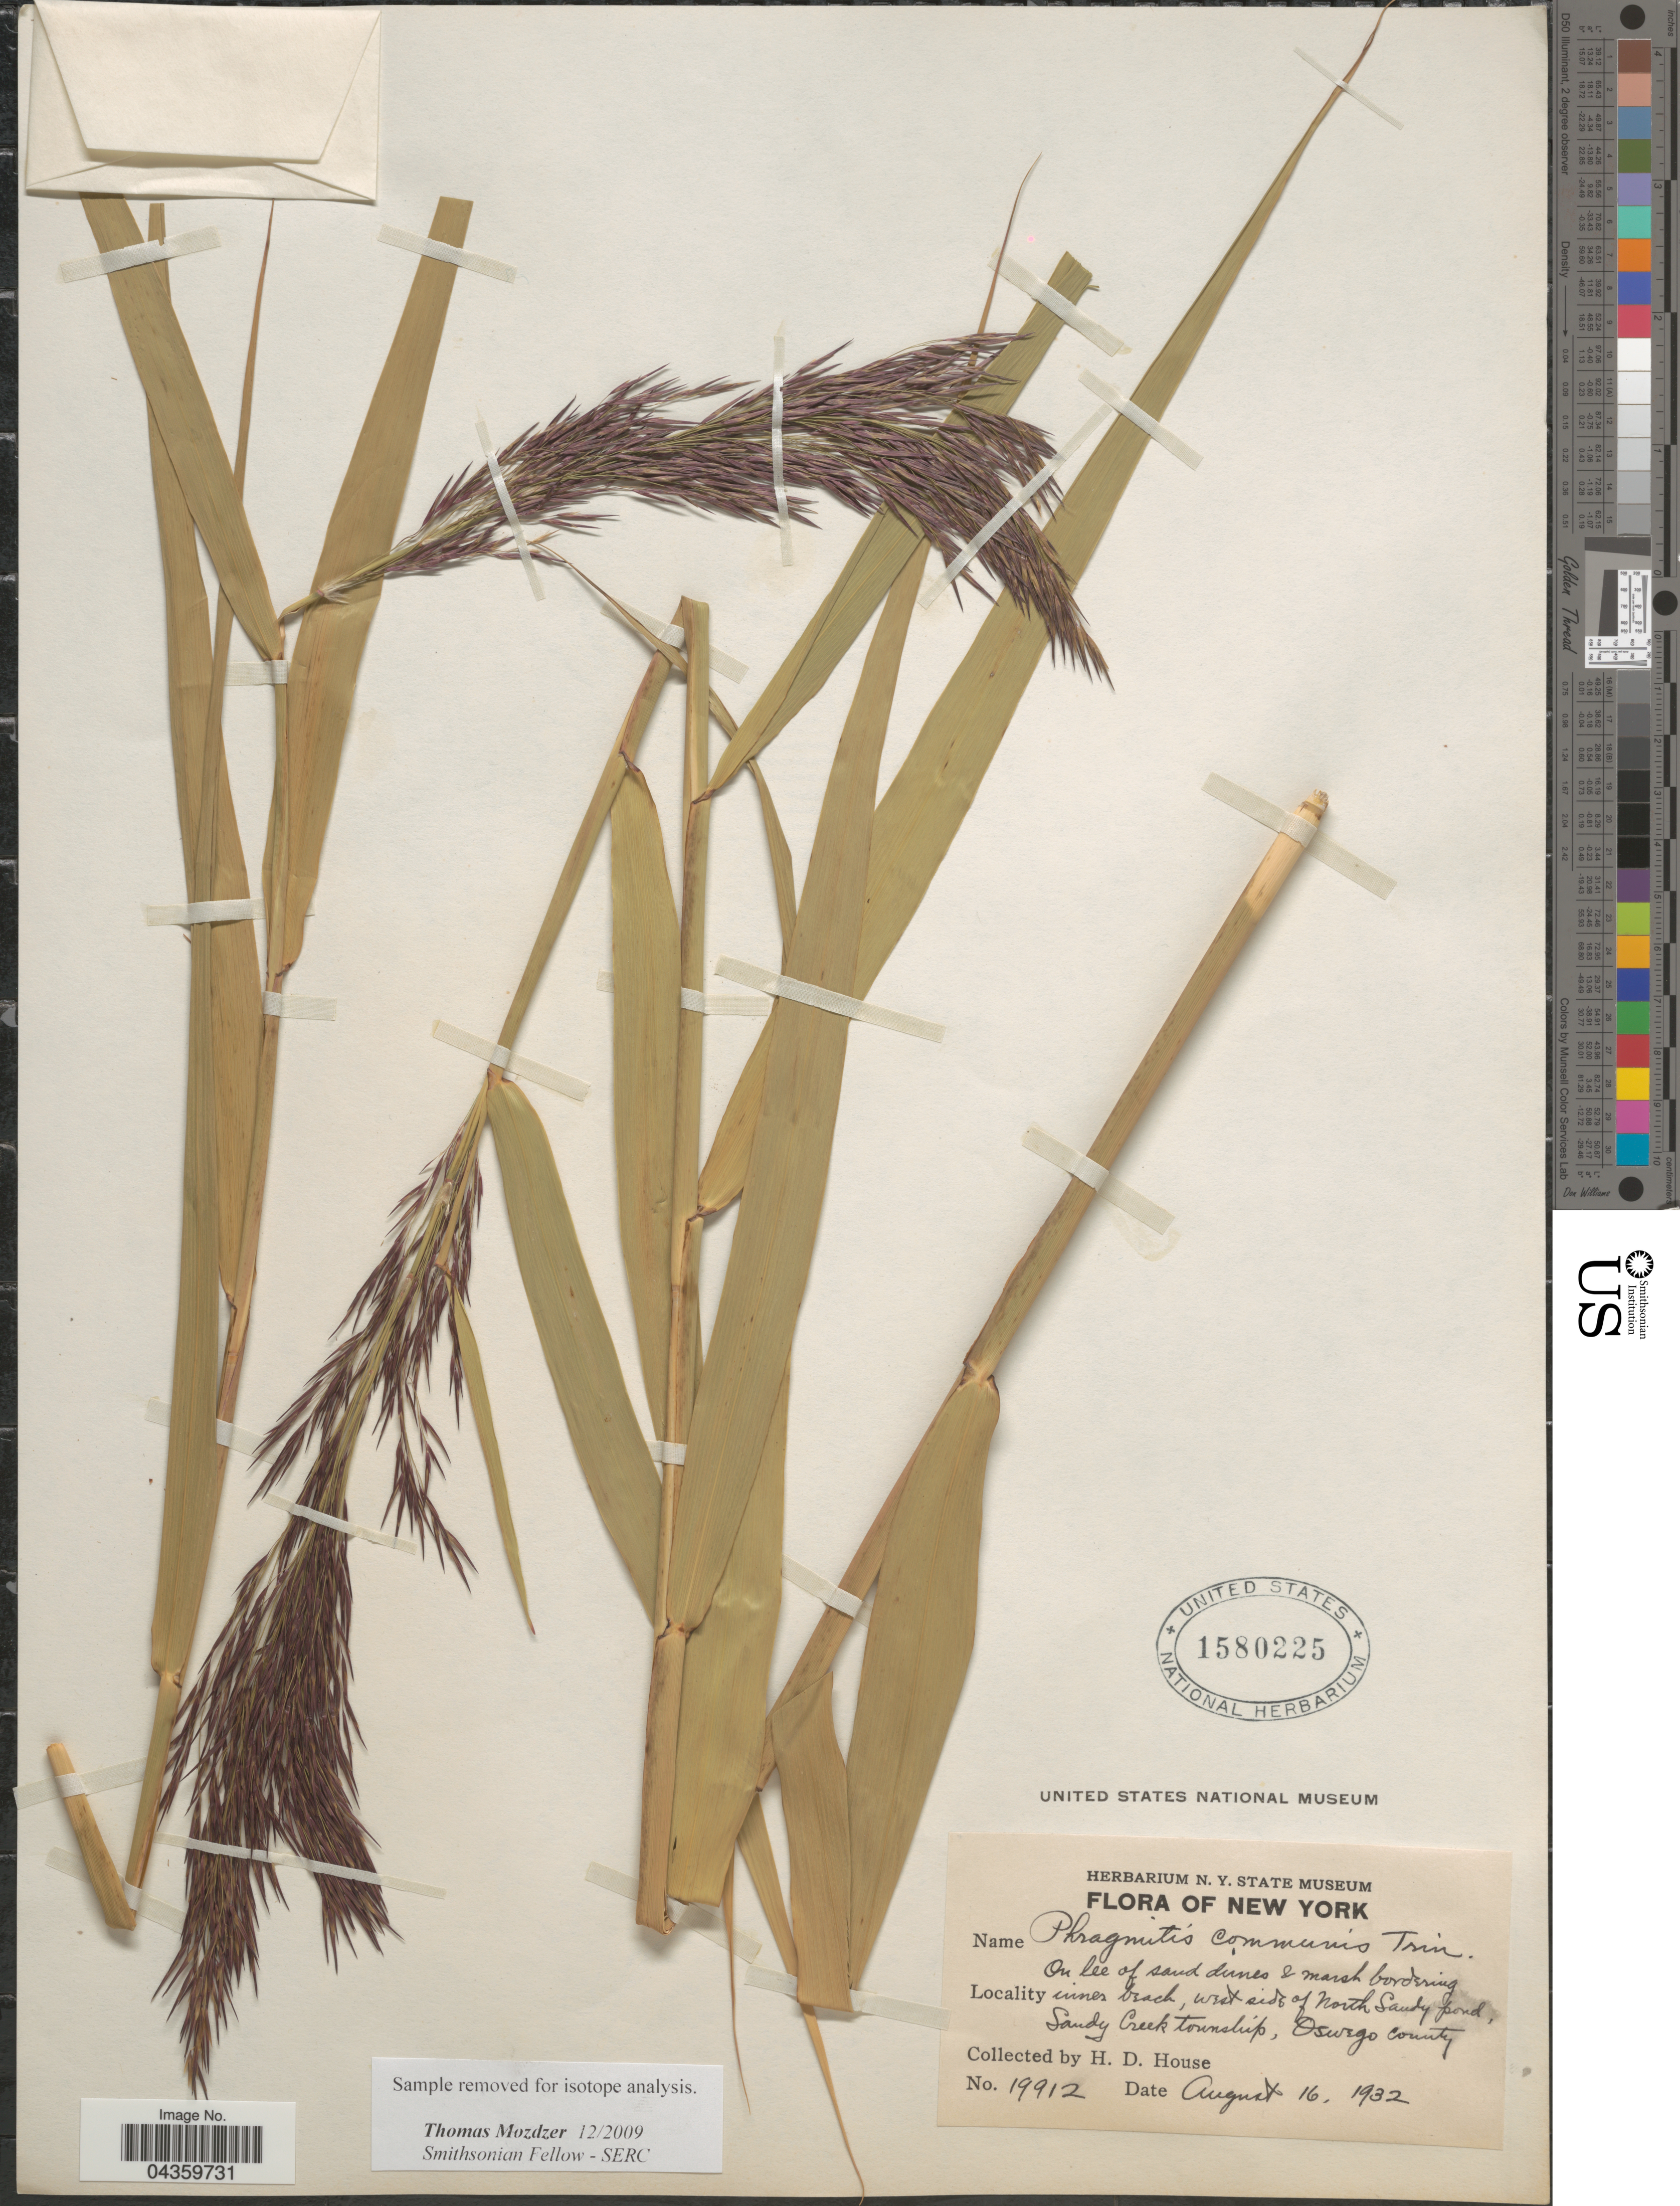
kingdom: Plantae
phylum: Tracheophyta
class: Liliopsida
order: Poales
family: Poaceae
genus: Phragmites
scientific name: Phragmites australis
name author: (Cav.) Trin. ex Steud.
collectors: H. D. House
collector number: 19912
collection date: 1932-08-16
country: United States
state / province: New York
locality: On lee of sand dunes & marsh bordering. Inner beach, west side of North Sandy pond, Sandy Creek township, Oswego County.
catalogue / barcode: US 1580225